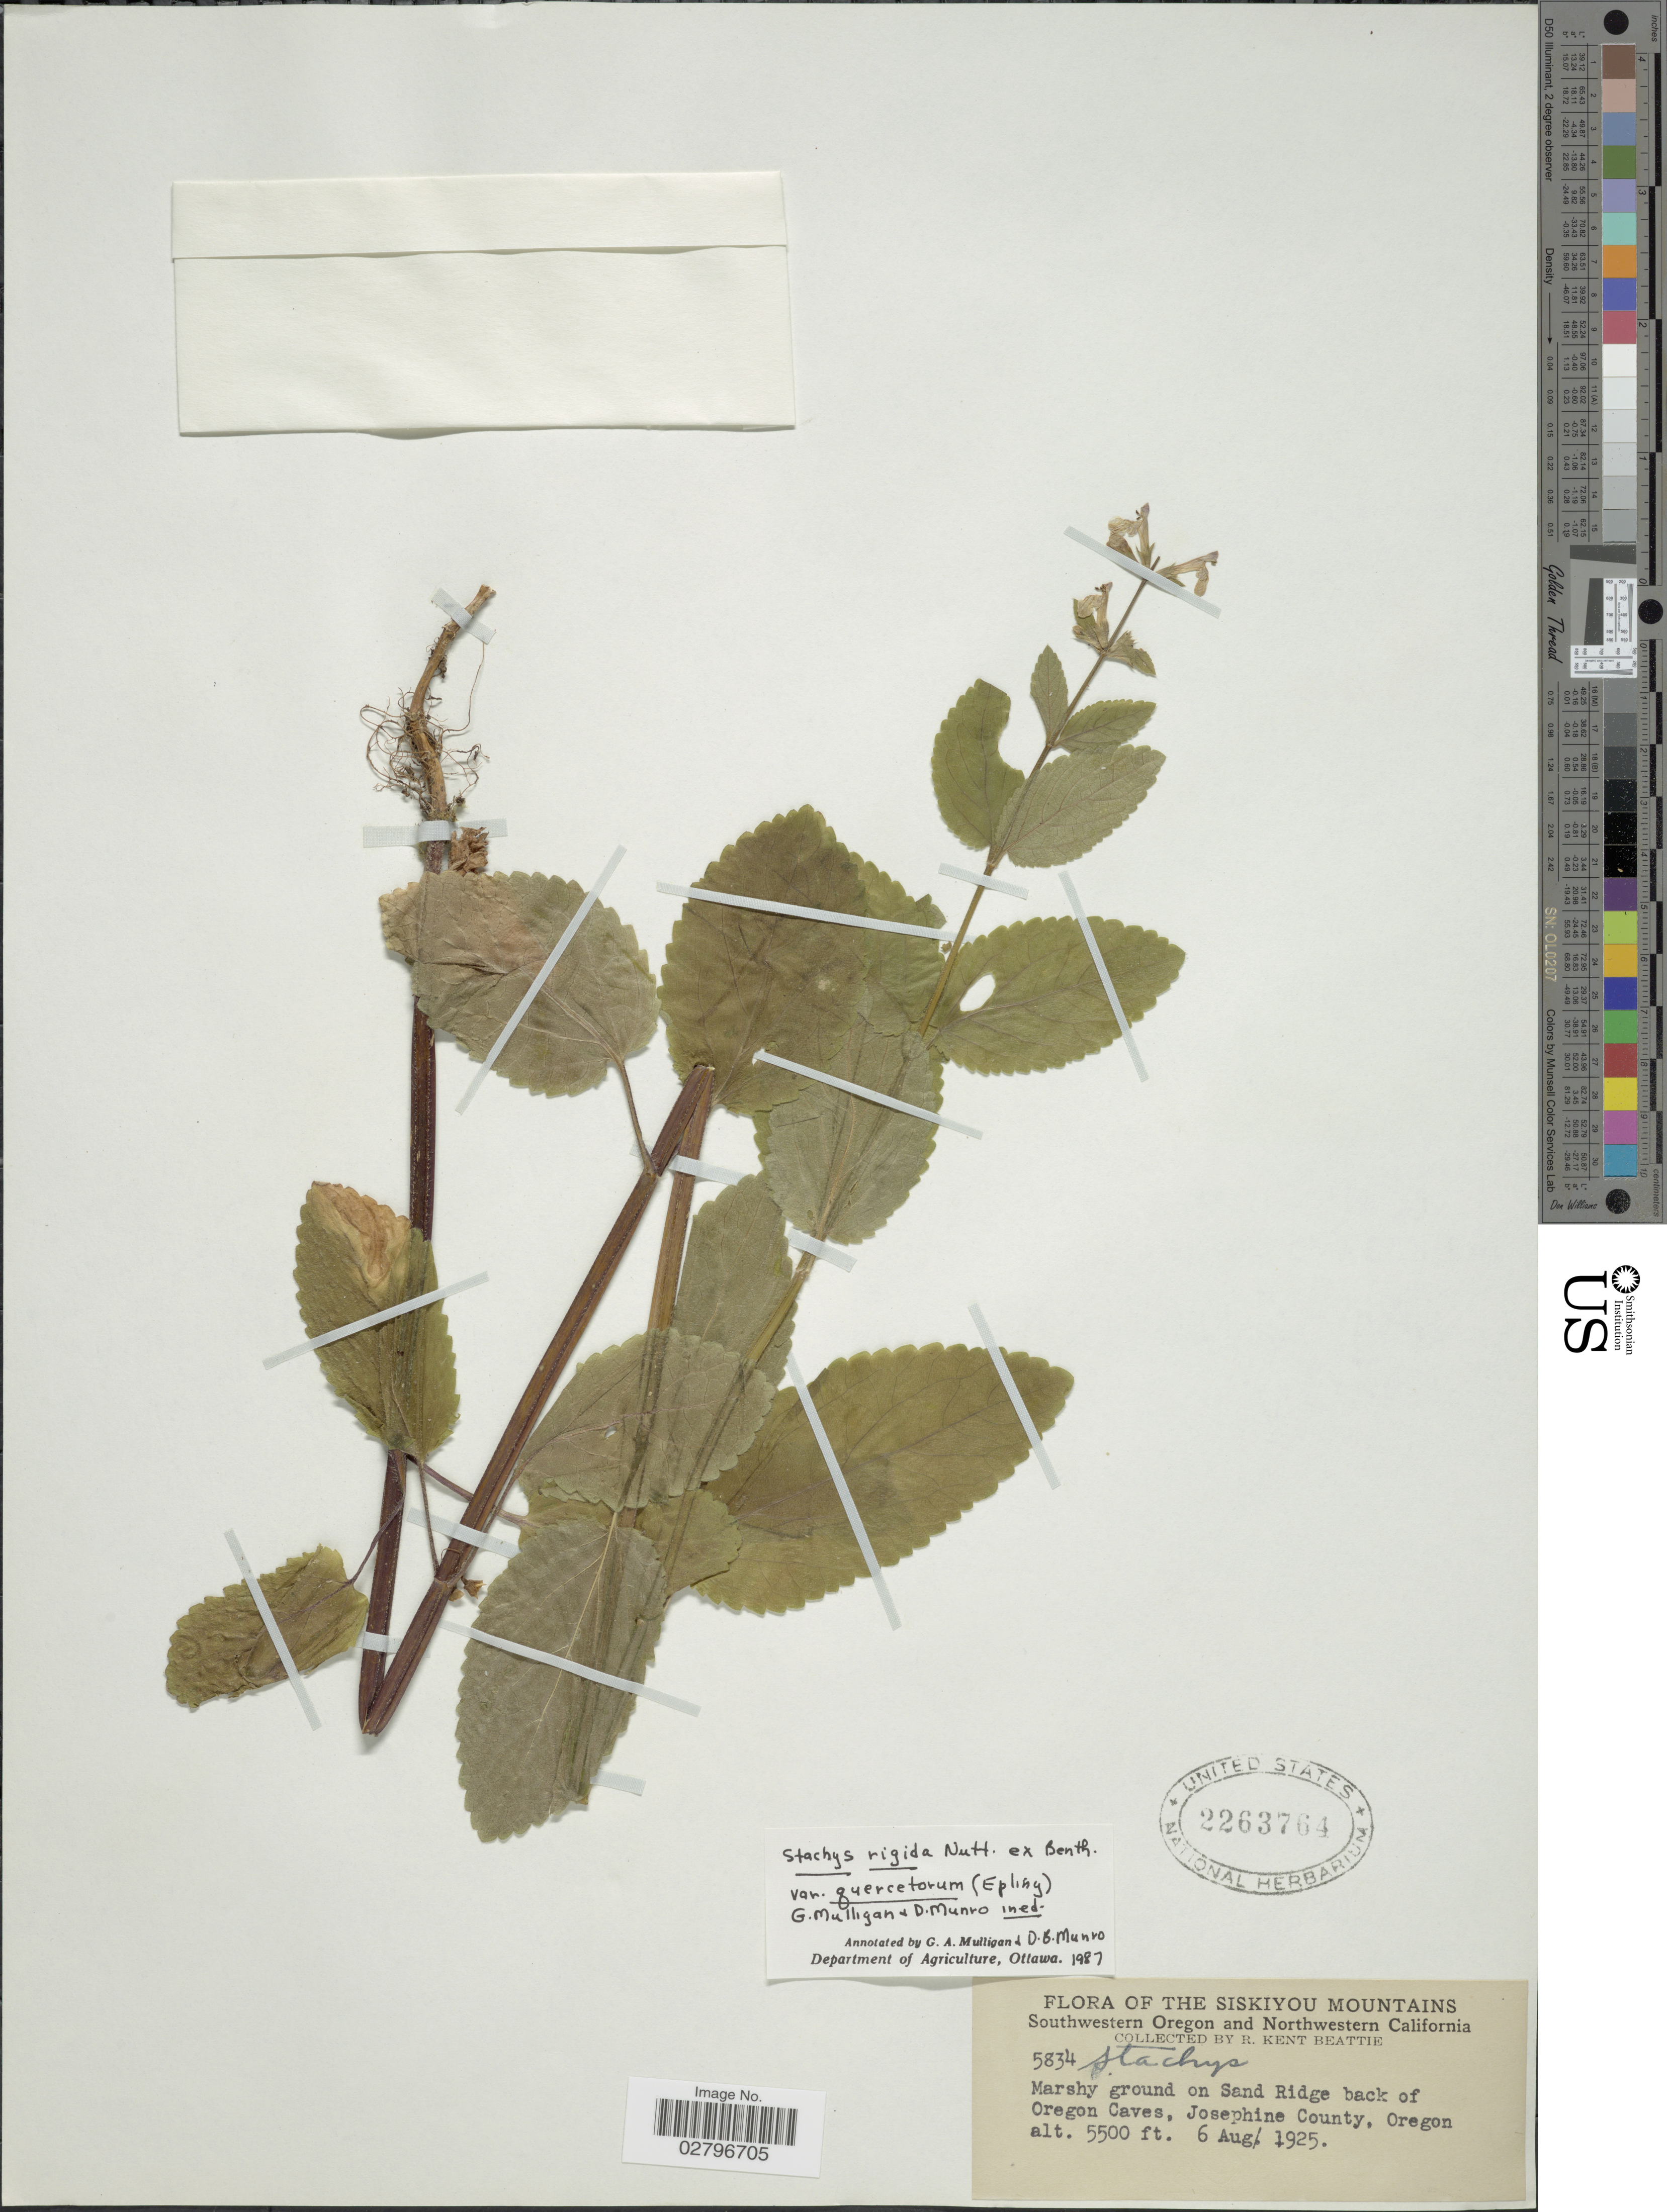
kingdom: Plantae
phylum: Tracheophyta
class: Magnoliopsida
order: Lamiales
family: Lamiaceae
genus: Stachys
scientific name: Stachys rigida subsp. quercetorum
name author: (A. Heller) Epling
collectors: R. K. Beattie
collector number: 5834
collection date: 1925-08-06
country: United States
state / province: Oregon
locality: Siskiyou Mountains, Southwestern Oregon. Marshy ground on Sand Ridge back of Oregon Caves, Josephine County.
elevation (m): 1676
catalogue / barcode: US 2263764